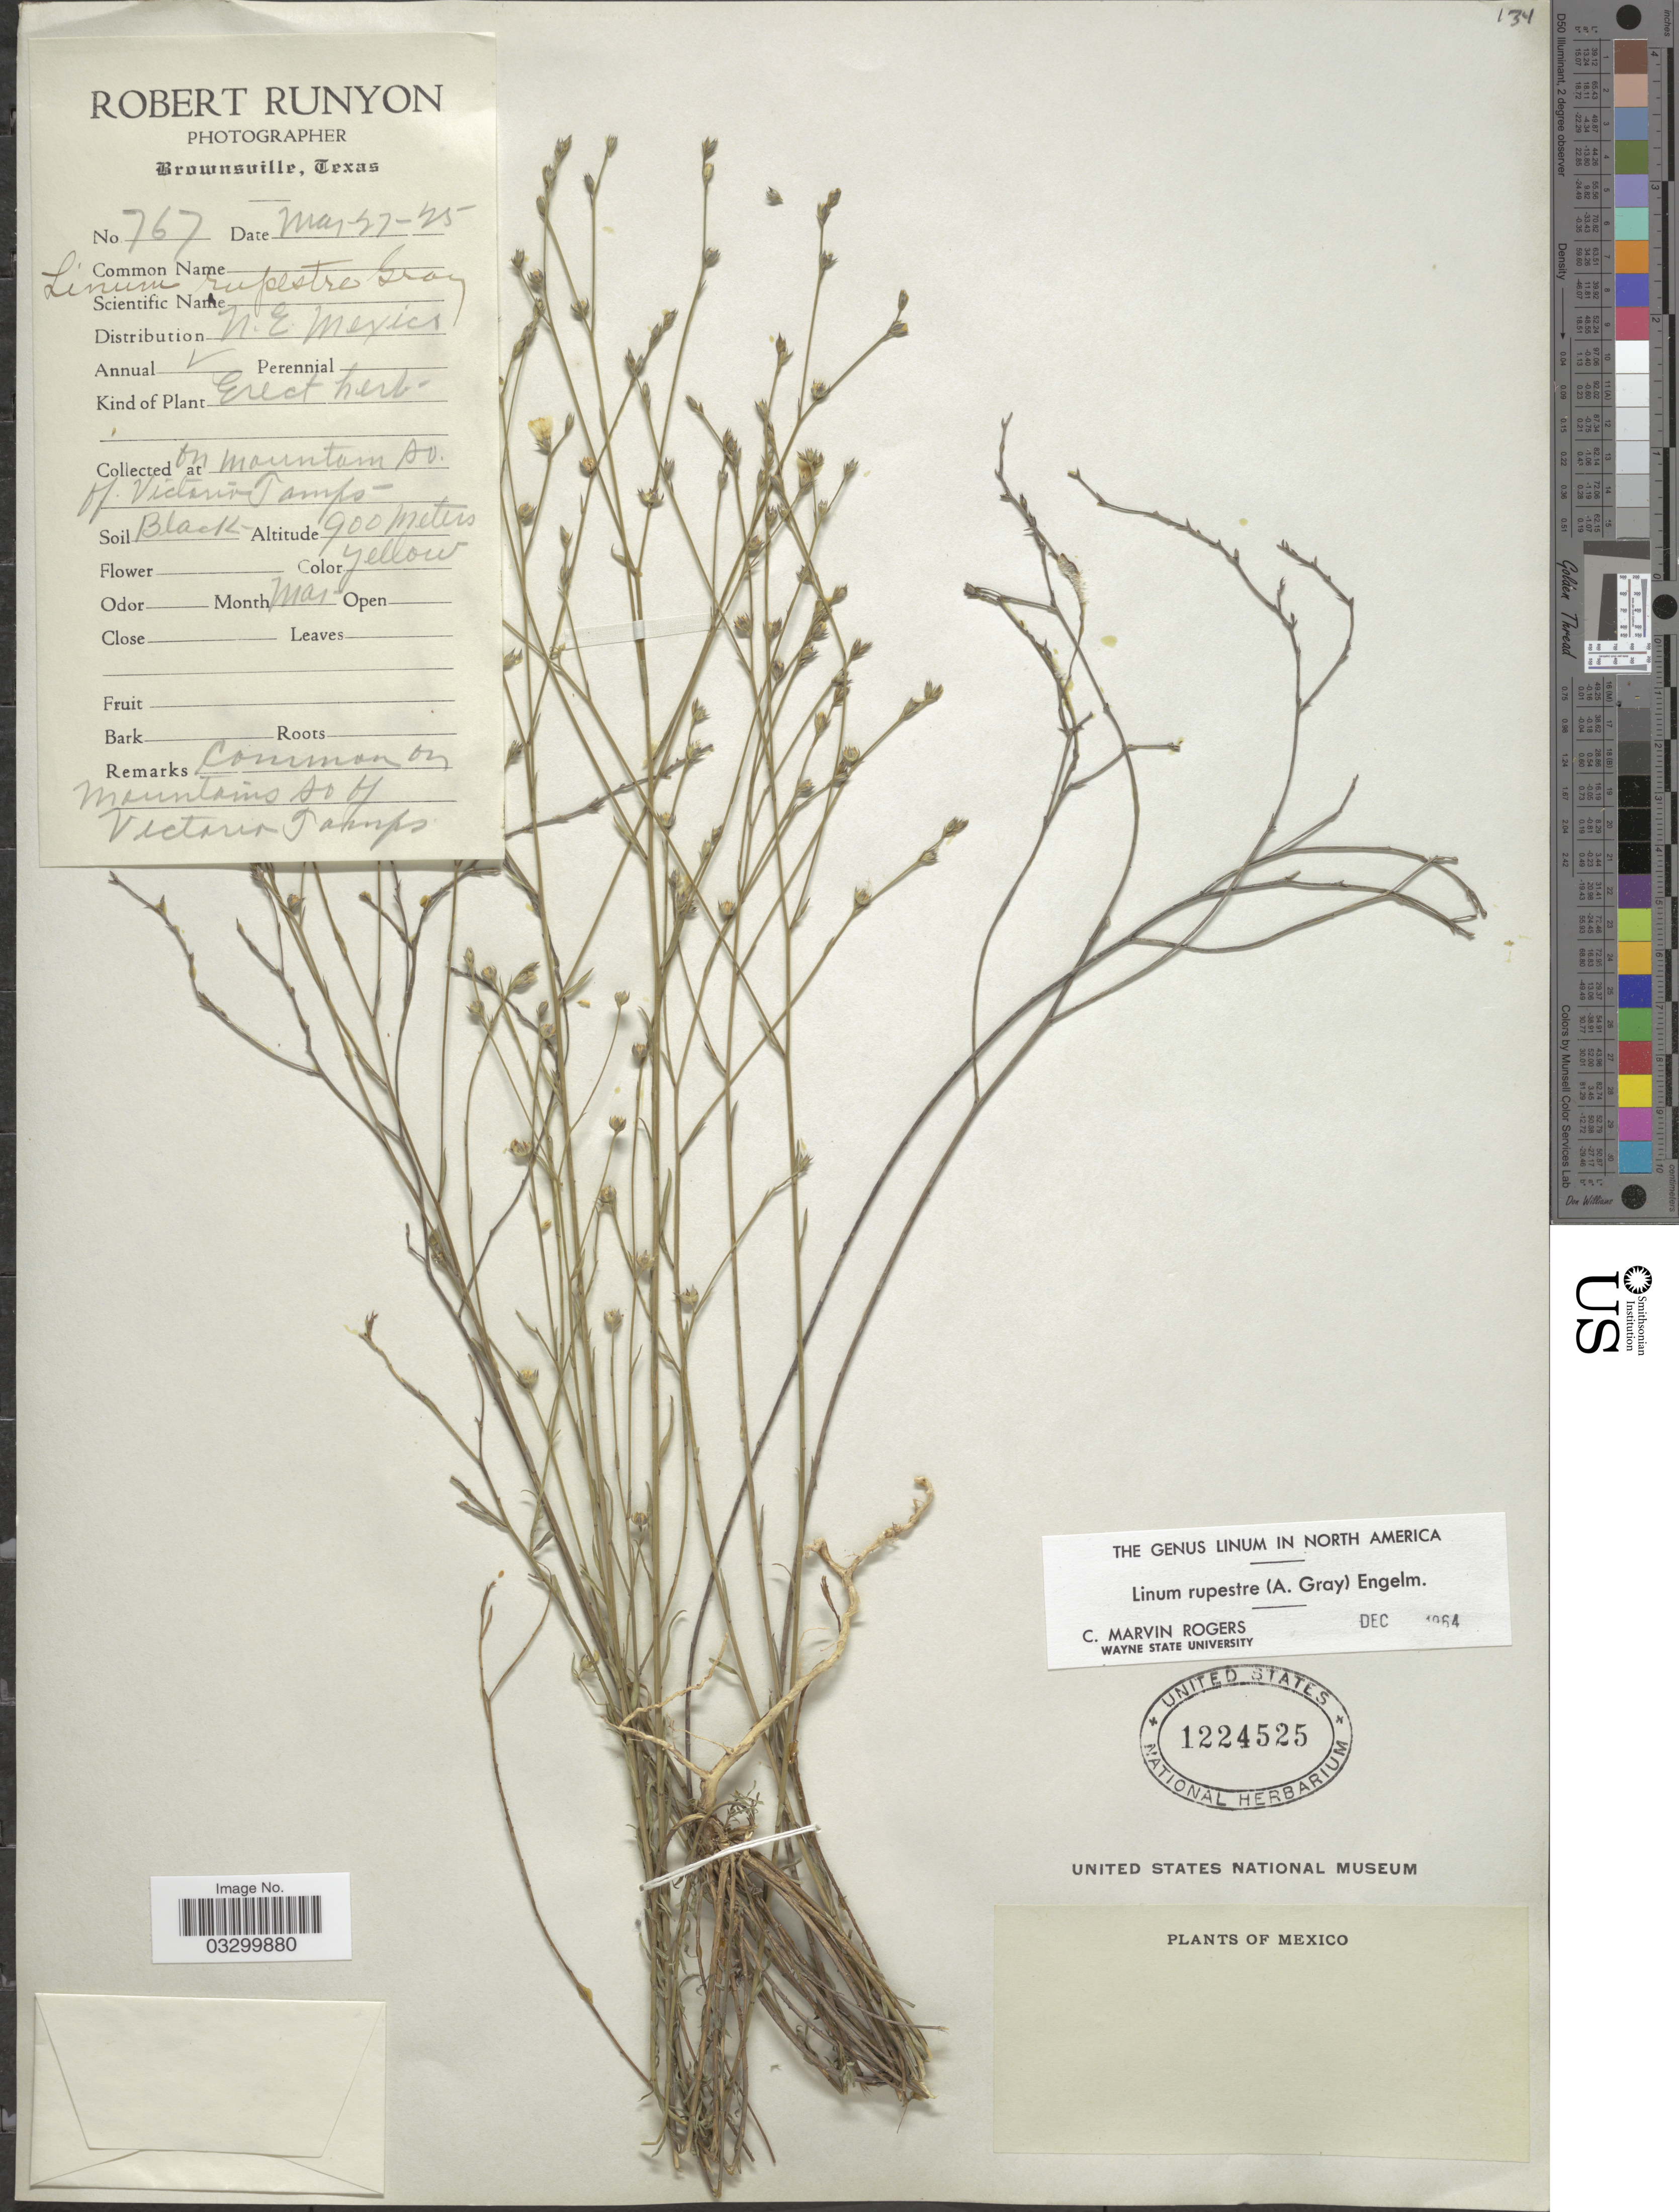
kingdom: Plantae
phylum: Tracheophyta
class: Magnoliopsida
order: Malpighiales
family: Linaceae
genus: Linum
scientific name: Linum rupestre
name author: Engelm.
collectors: R. Runyon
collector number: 767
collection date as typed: Transcribed d/m/y: 27/5/25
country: Mexico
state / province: Tamaulipas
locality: On mountain So. of Victoria Tamps.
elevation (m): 900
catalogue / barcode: US 1224525